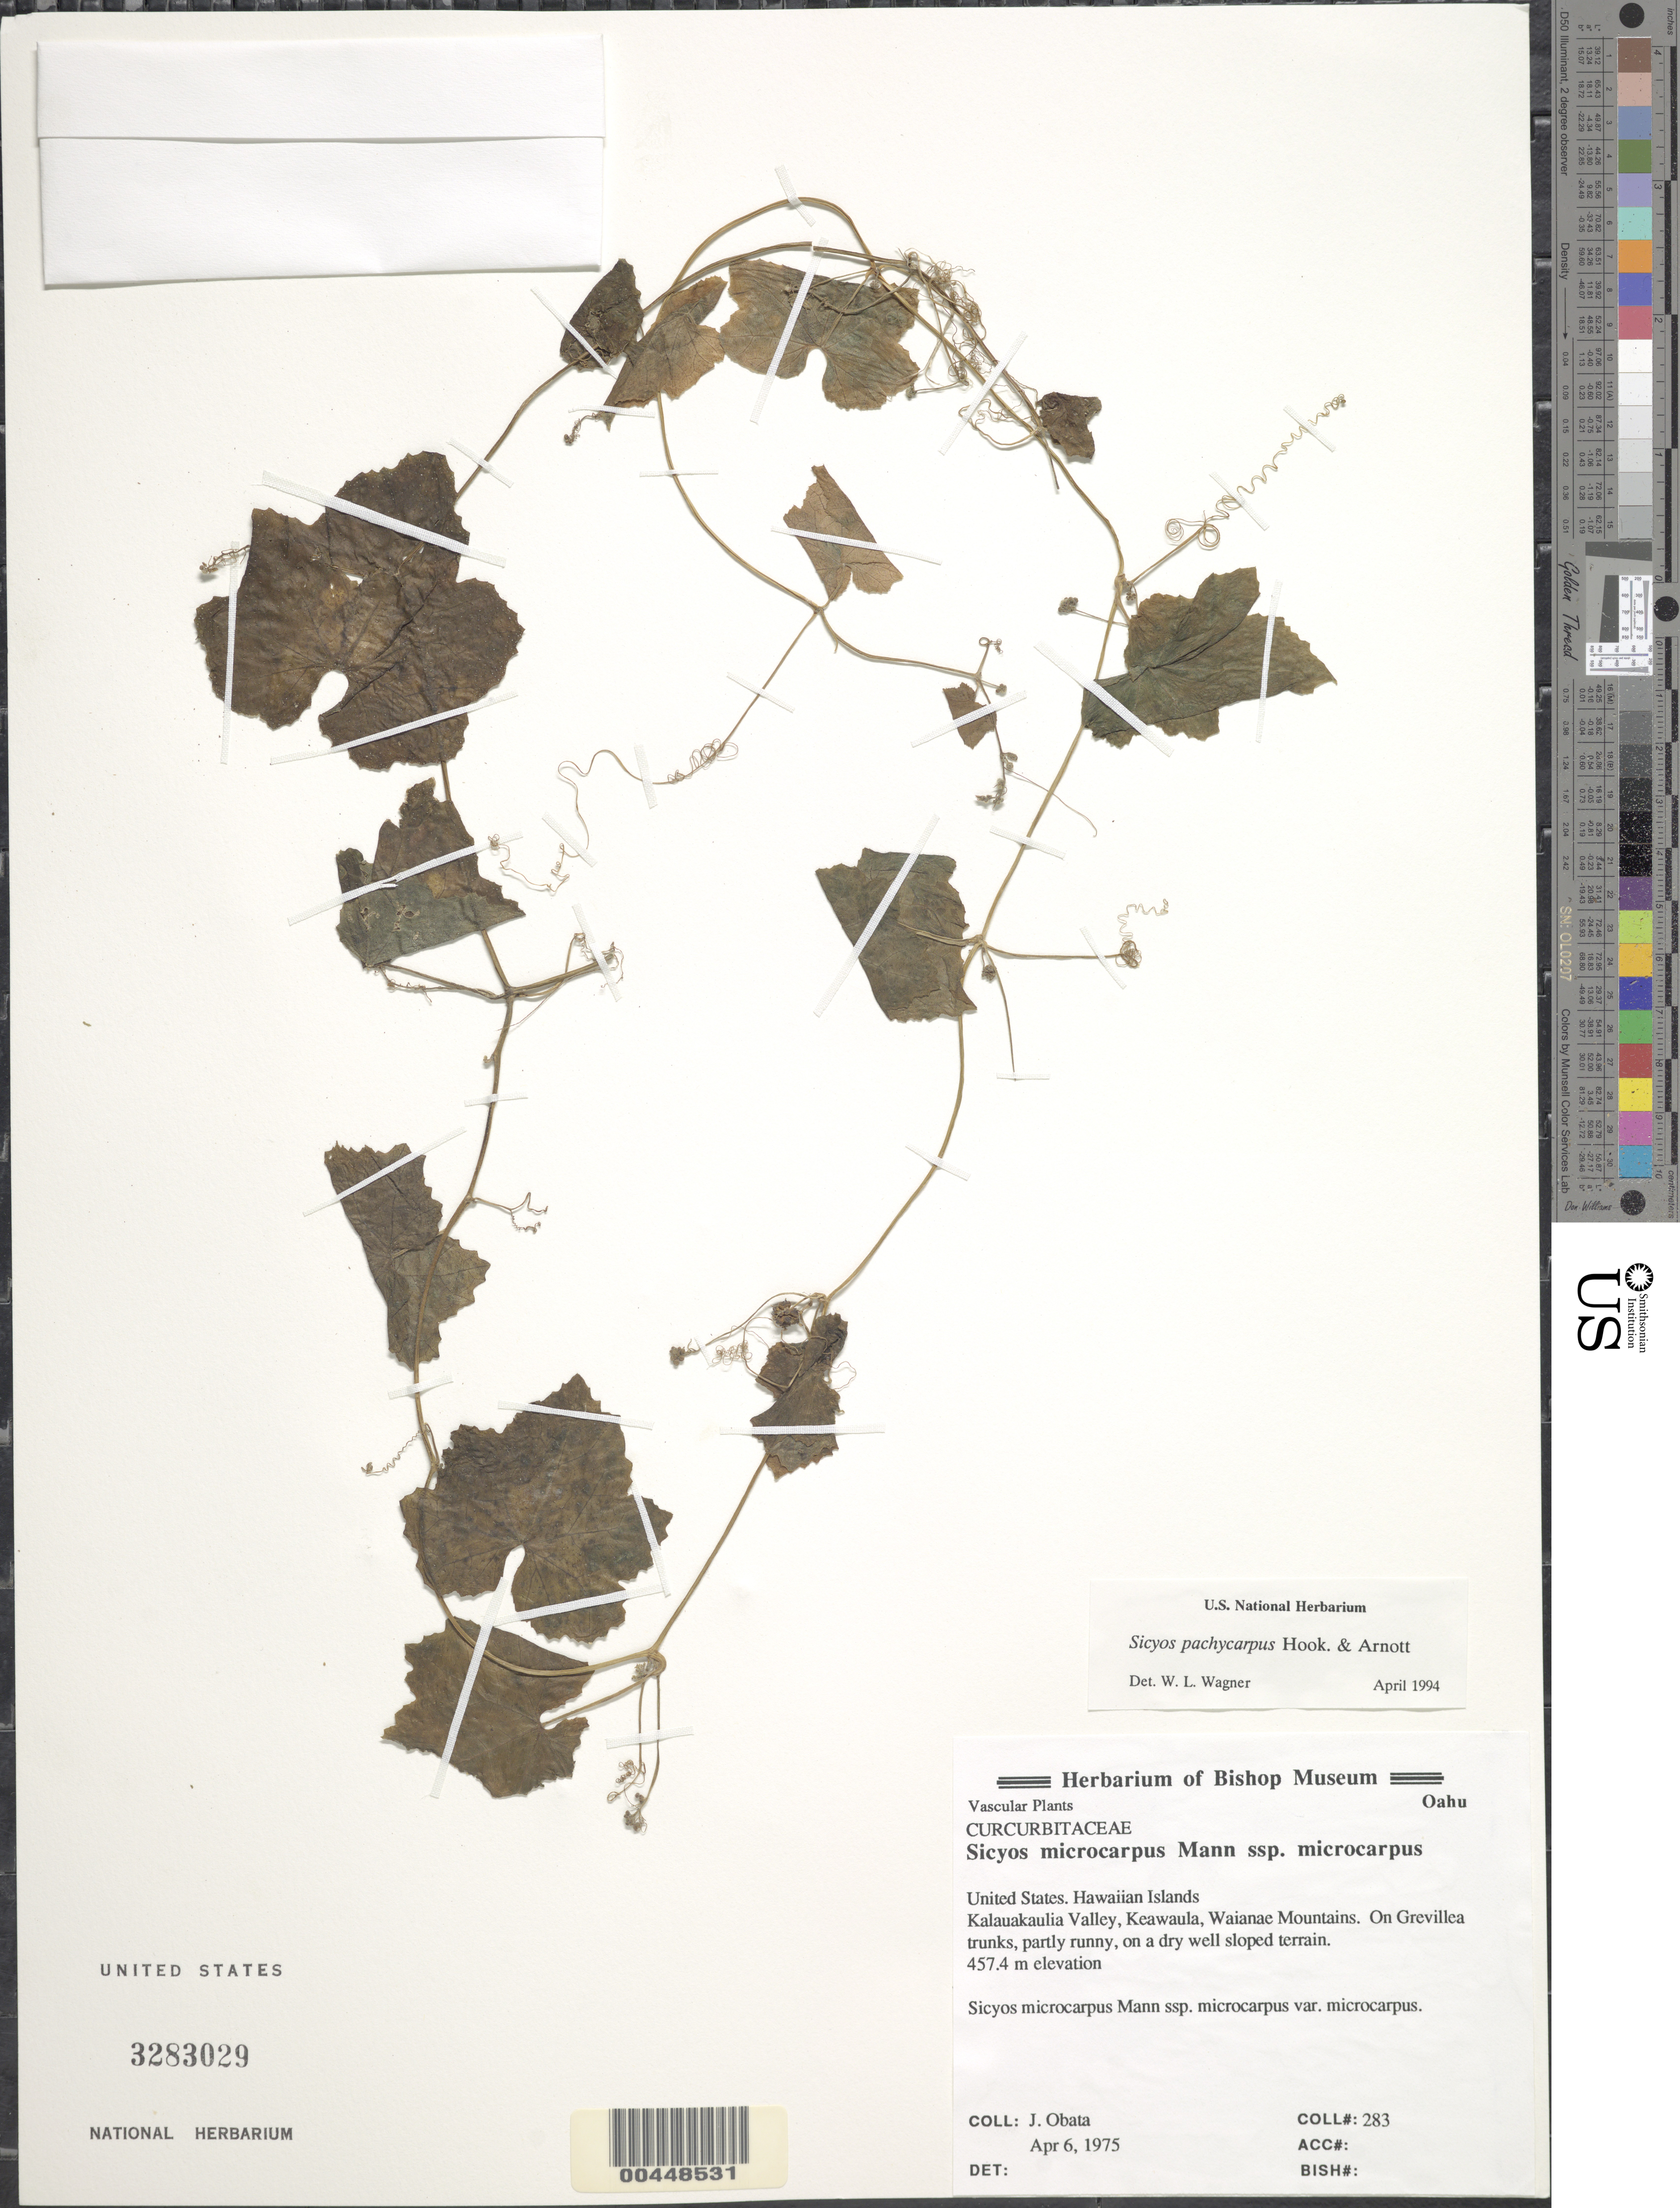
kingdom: Plantae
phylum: Tracheophyta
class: Magnoliopsida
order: Cucurbitales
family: Cucurbitaceae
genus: Sicyos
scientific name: Sicyos pachycarpus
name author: Hook. & Arn.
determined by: Wagner, W. L., (BOT), Smithsonian Institution - National Museum of Natural History (UNITED STATES)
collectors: J. Obata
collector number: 283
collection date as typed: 6 Apr 1975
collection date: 1975-04-06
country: United States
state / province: Hawaii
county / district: Honolulu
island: Oahu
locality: Kalauakaulia Valley, Keawaula, Waianae Mts.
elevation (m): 457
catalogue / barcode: US 3283029